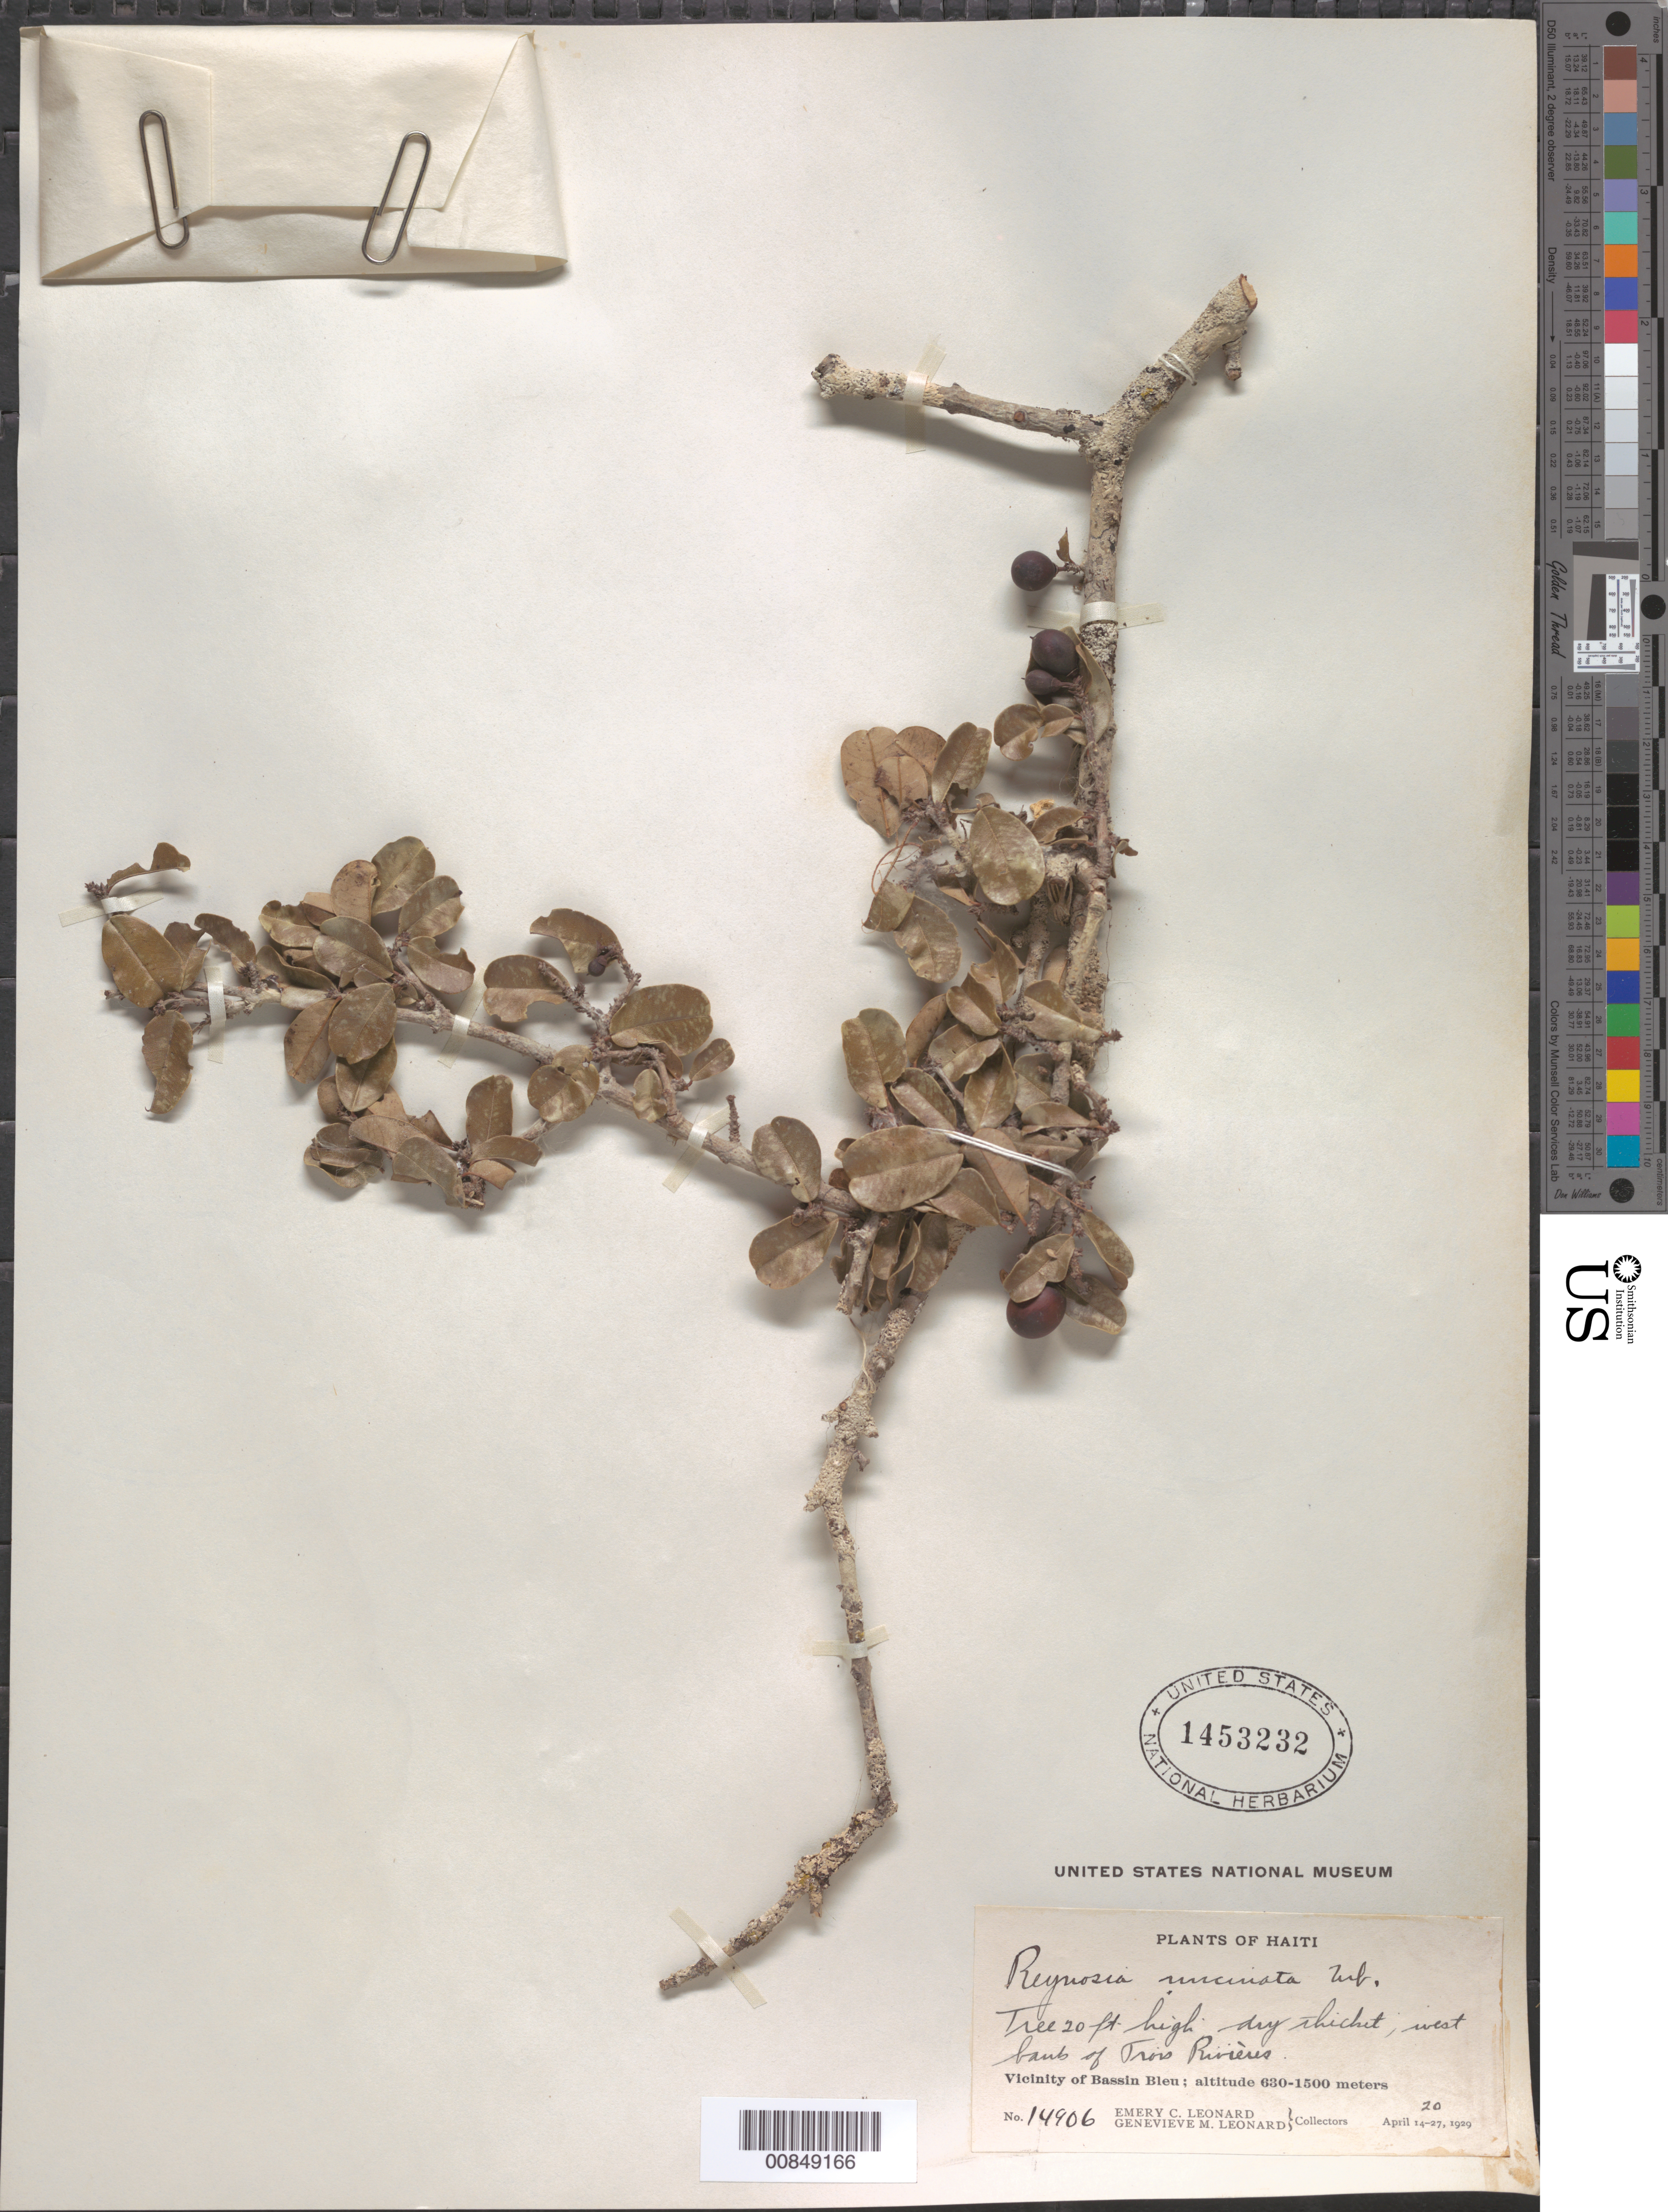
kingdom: Plantae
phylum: Tracheophyta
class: Magnoliopsida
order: Rosales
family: Rhamnaceae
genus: Reynosia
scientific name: Reynosia uncinata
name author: Urb.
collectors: E. C. Leonard & G. M. Leonard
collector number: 14906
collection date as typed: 20 Apr 1929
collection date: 1929-04-20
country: Haiti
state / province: Nord-Ouest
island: Hispaniola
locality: Vicinity of Bassin Bleu, W bank of Trois Rivières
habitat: Dry thicket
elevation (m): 630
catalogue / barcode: US 1453232